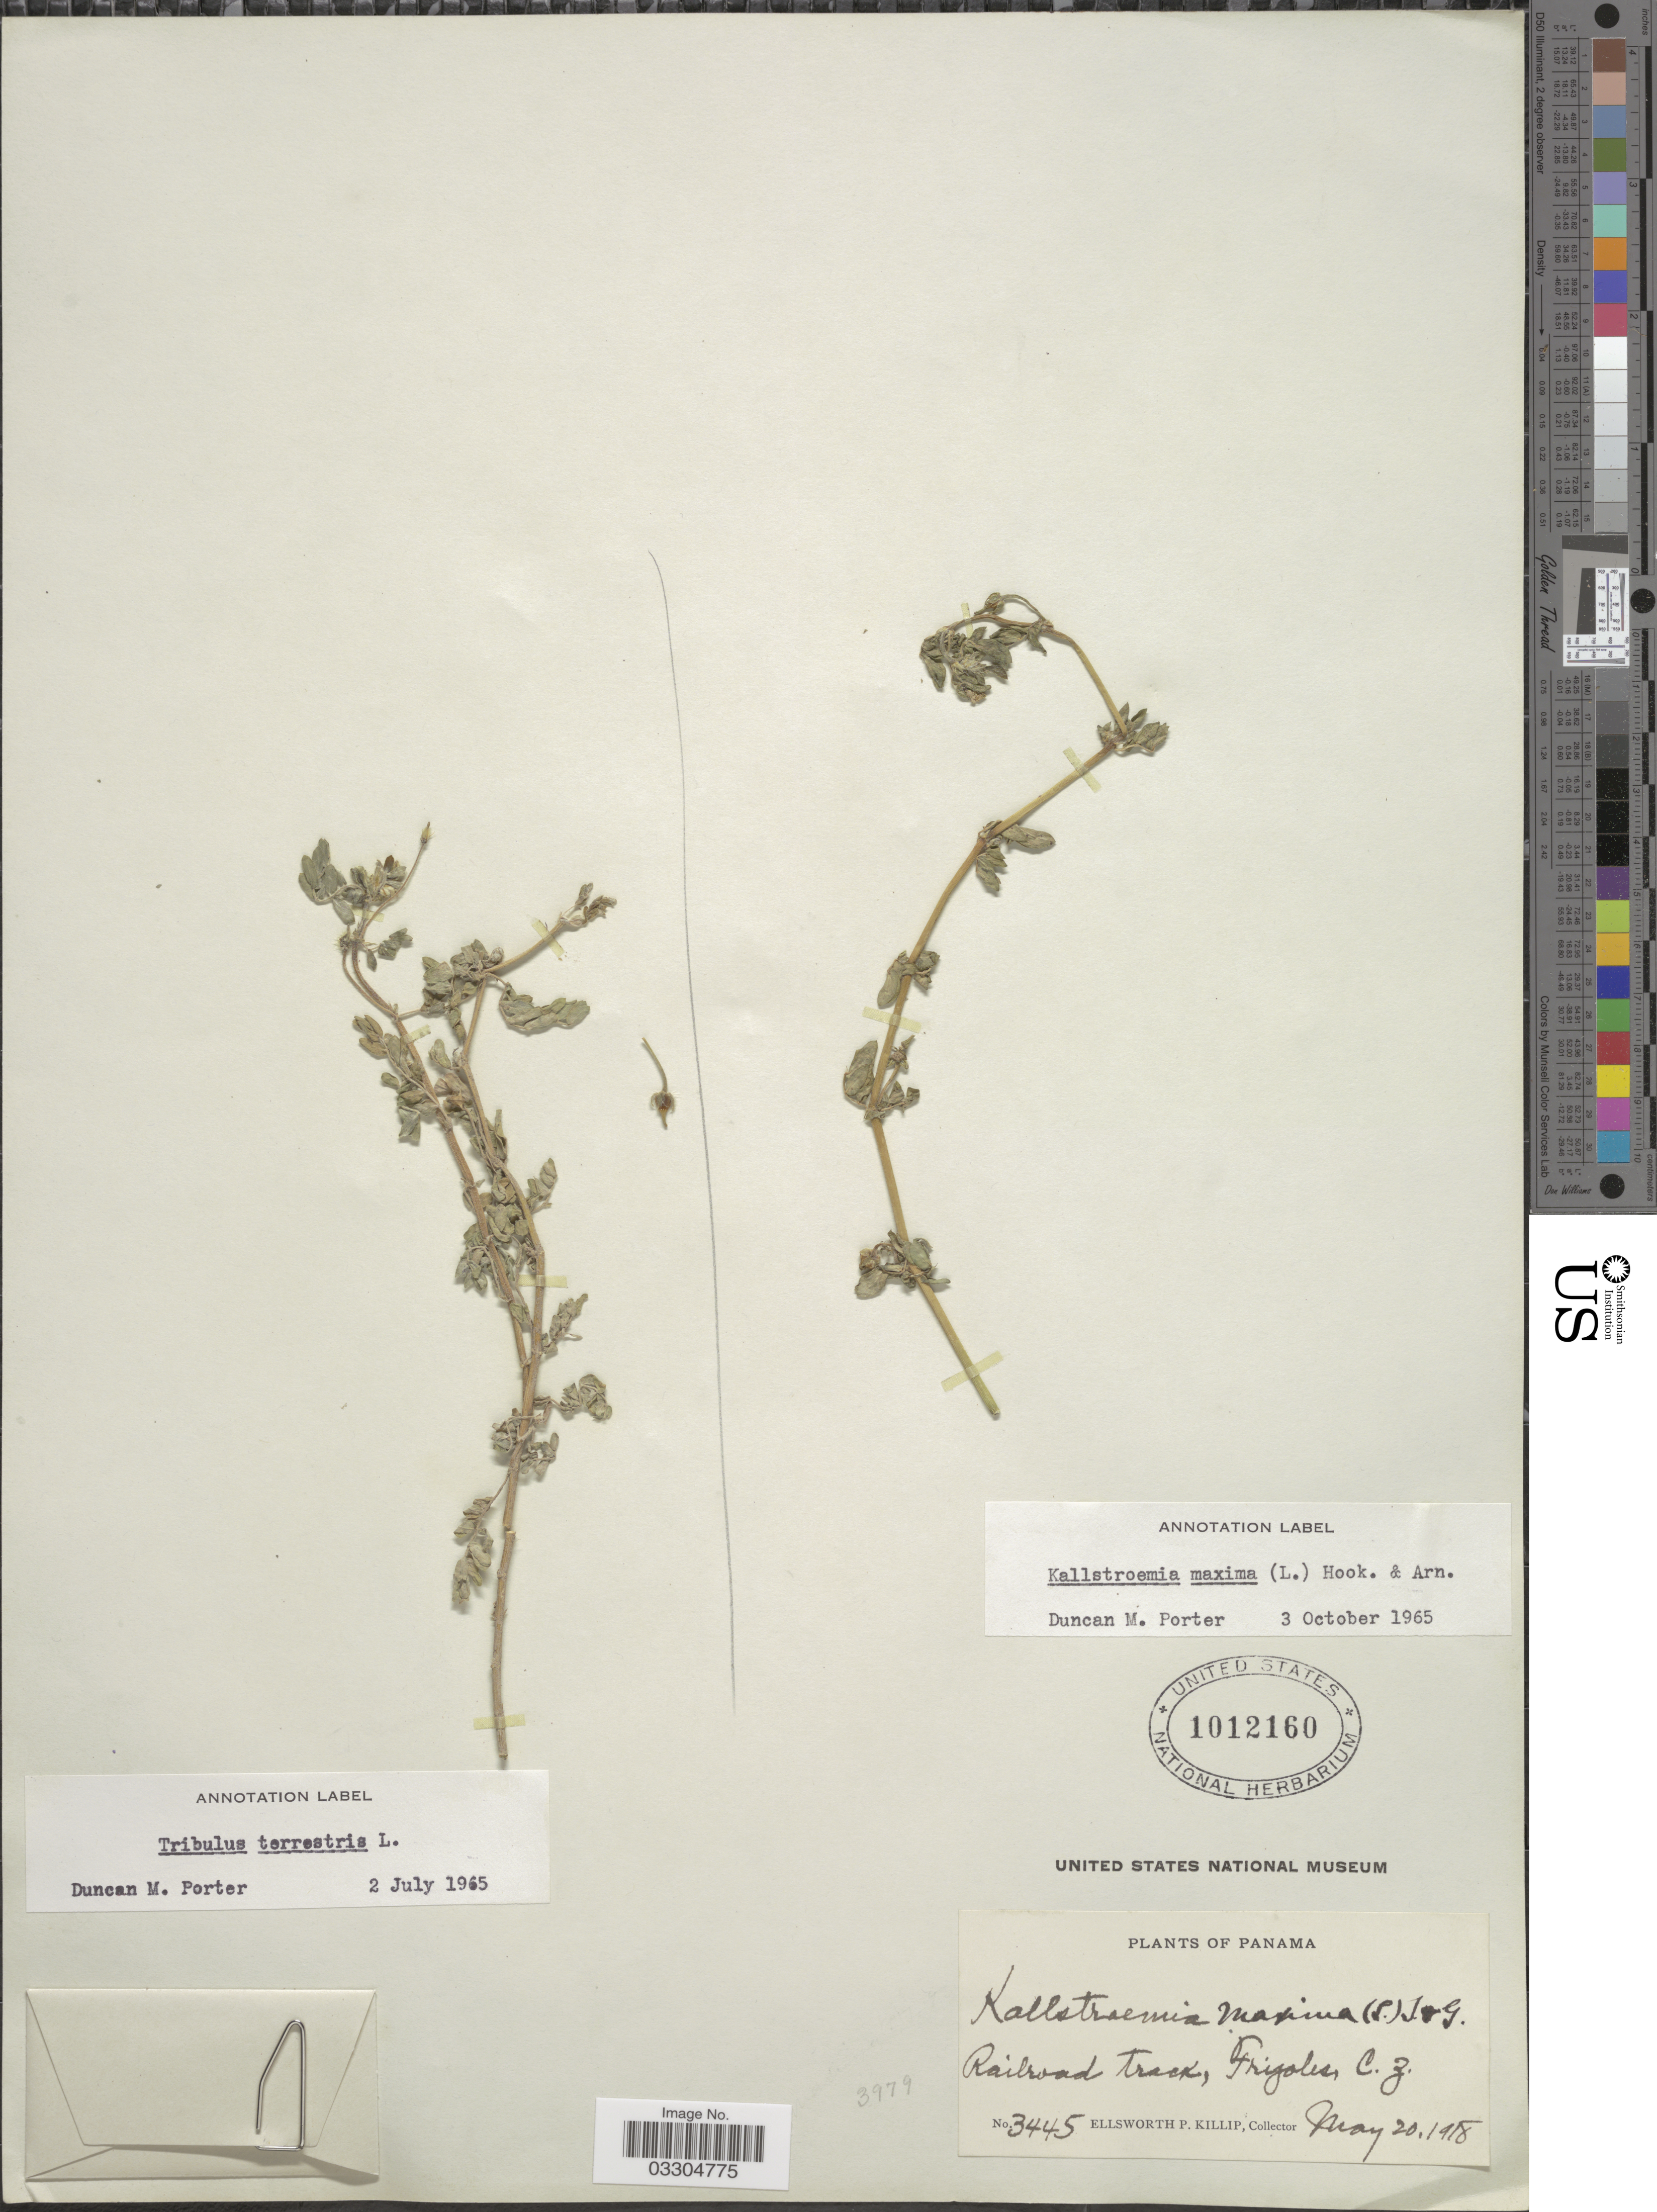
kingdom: Plantae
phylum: Tracheophyta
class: Magnoliopsida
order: Zygophyllales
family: Zygophyllaceae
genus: Kallstroemia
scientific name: Kallstroemia maxima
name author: (L.) Hook. & Arn.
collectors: E. P. Killip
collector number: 3445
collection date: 1918-05-20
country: Panama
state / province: Colón / Panamá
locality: Railroad track, Frijoles, C. Z.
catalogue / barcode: US 1012160